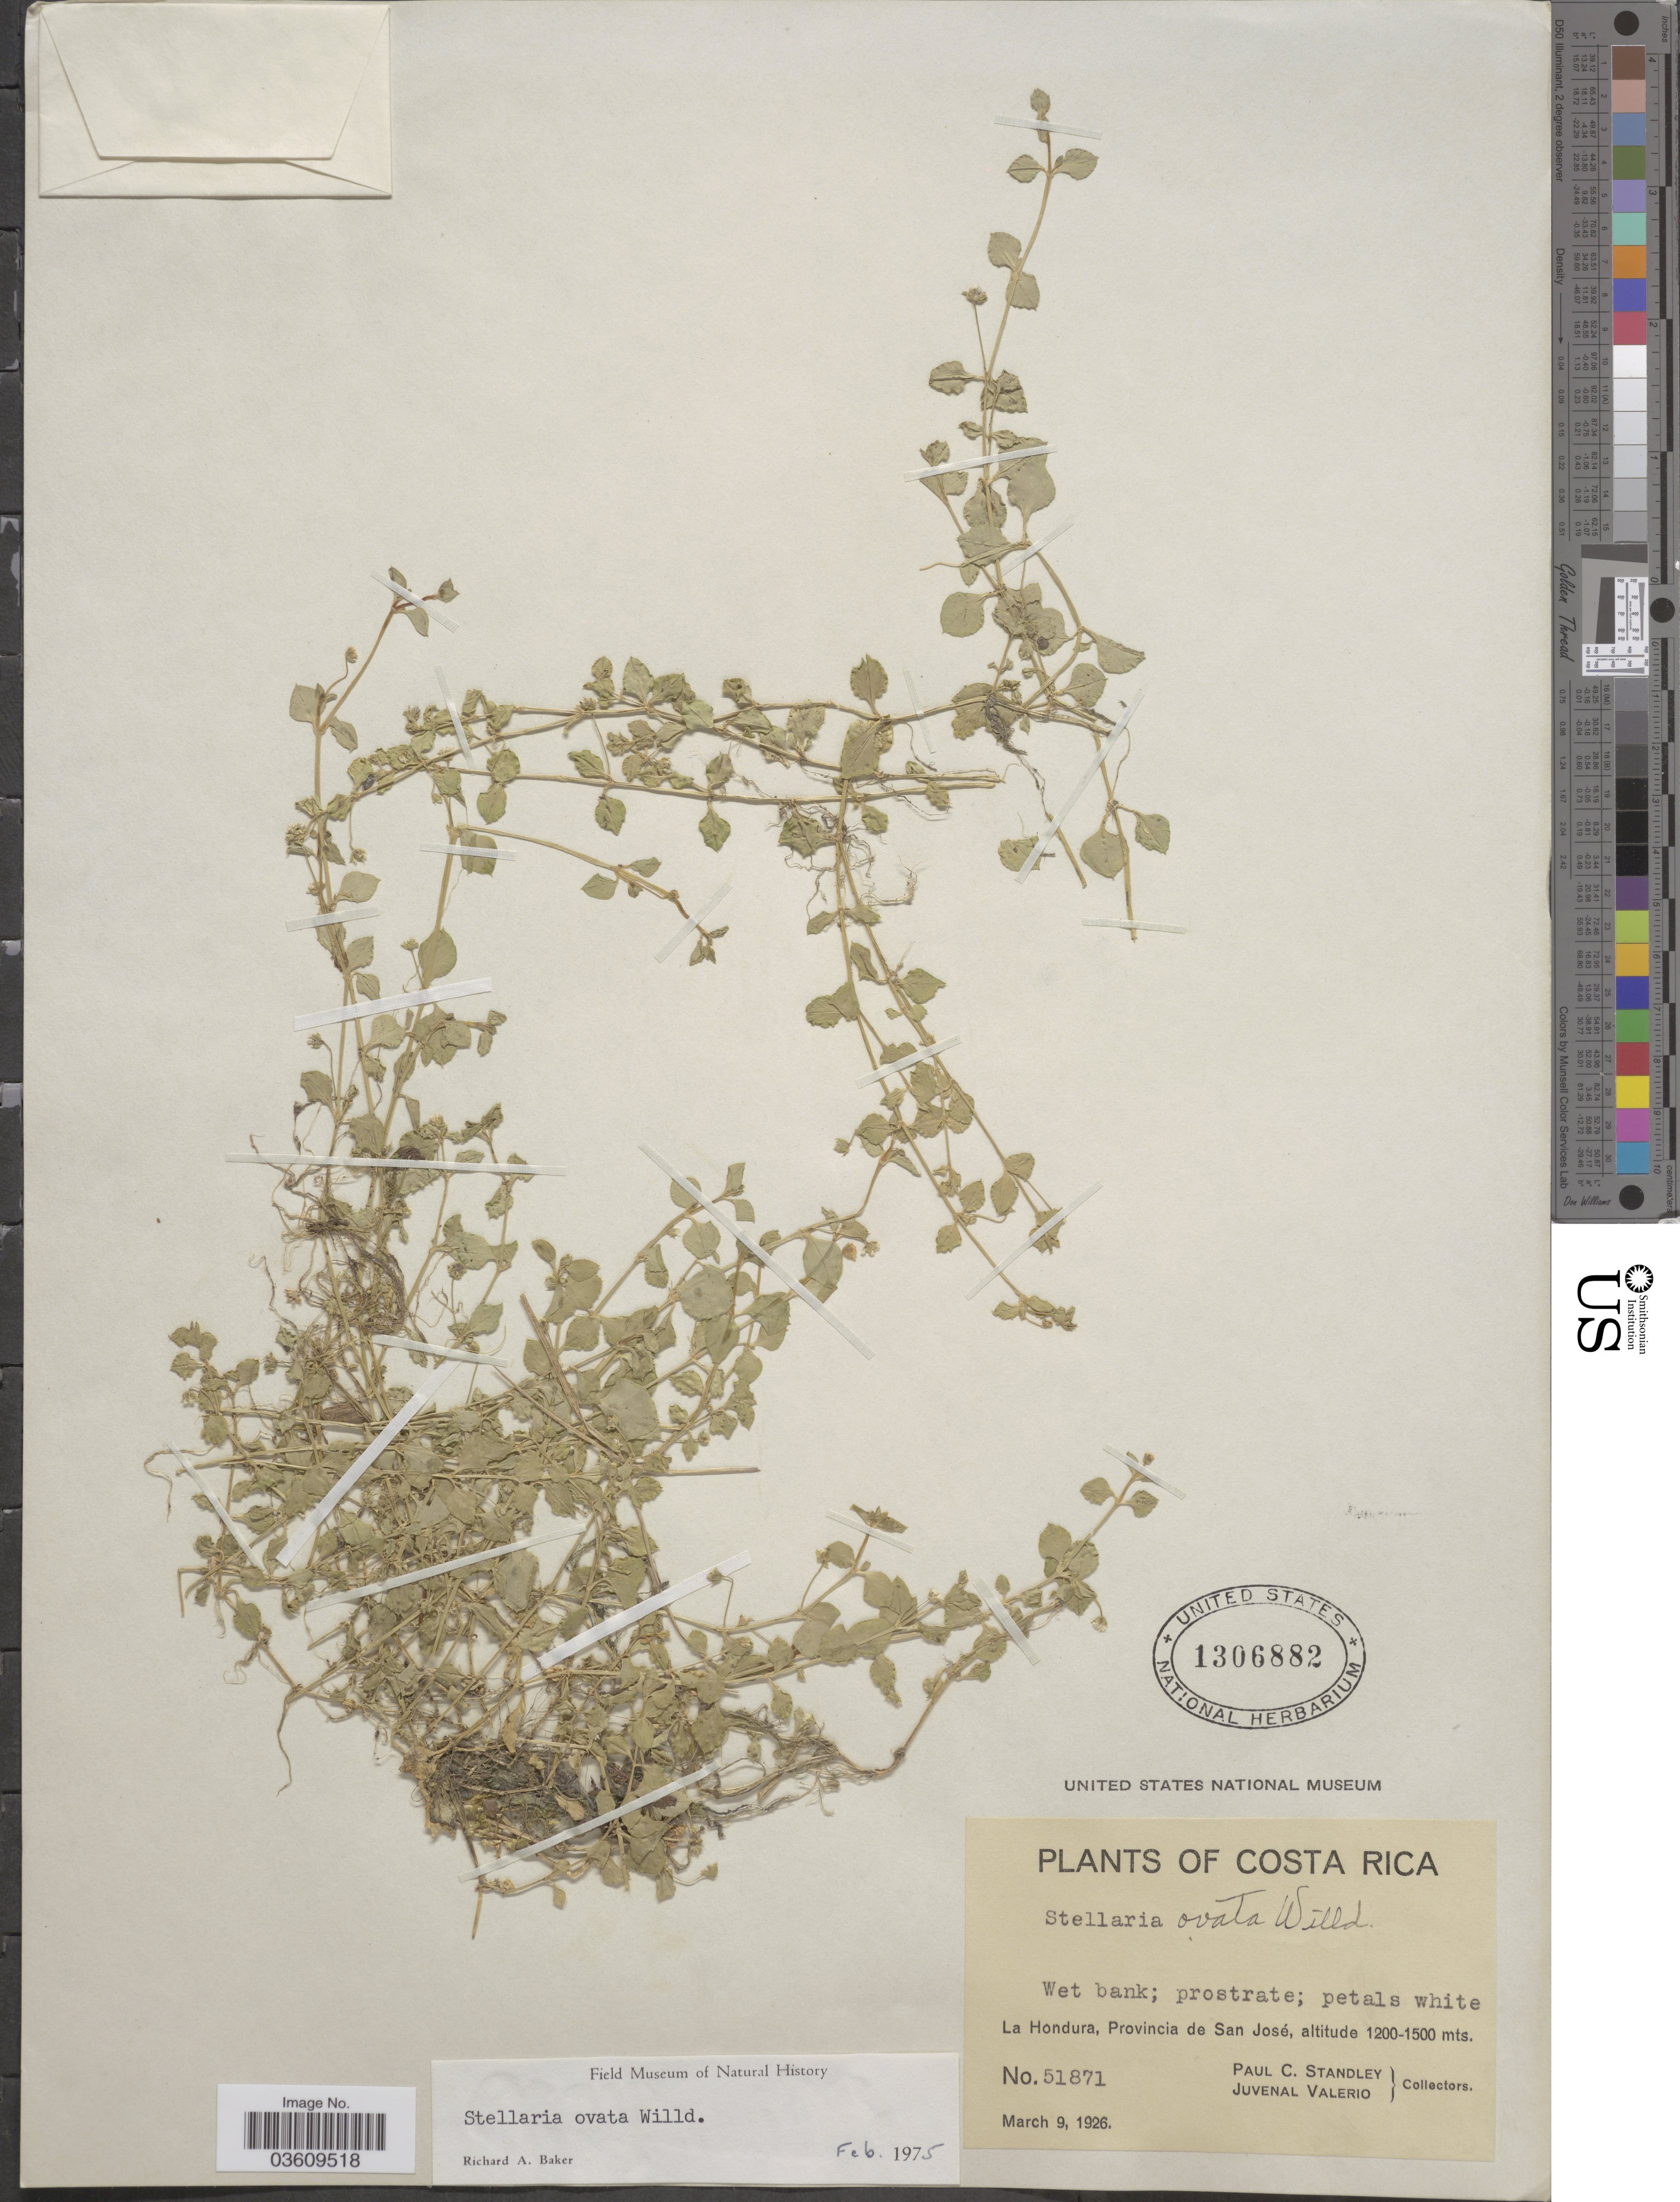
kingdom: Plantae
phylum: Tracheophyta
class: Magnoliopsida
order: Caryophyllales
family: Caryophyllaceae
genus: Stellaria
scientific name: Stellaria ovata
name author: Willd.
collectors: P. C. Standley & J. Valerio R.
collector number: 51871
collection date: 1926-03-09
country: Costa Rica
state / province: San José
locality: La Hondura.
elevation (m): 1200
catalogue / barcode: US 1306882